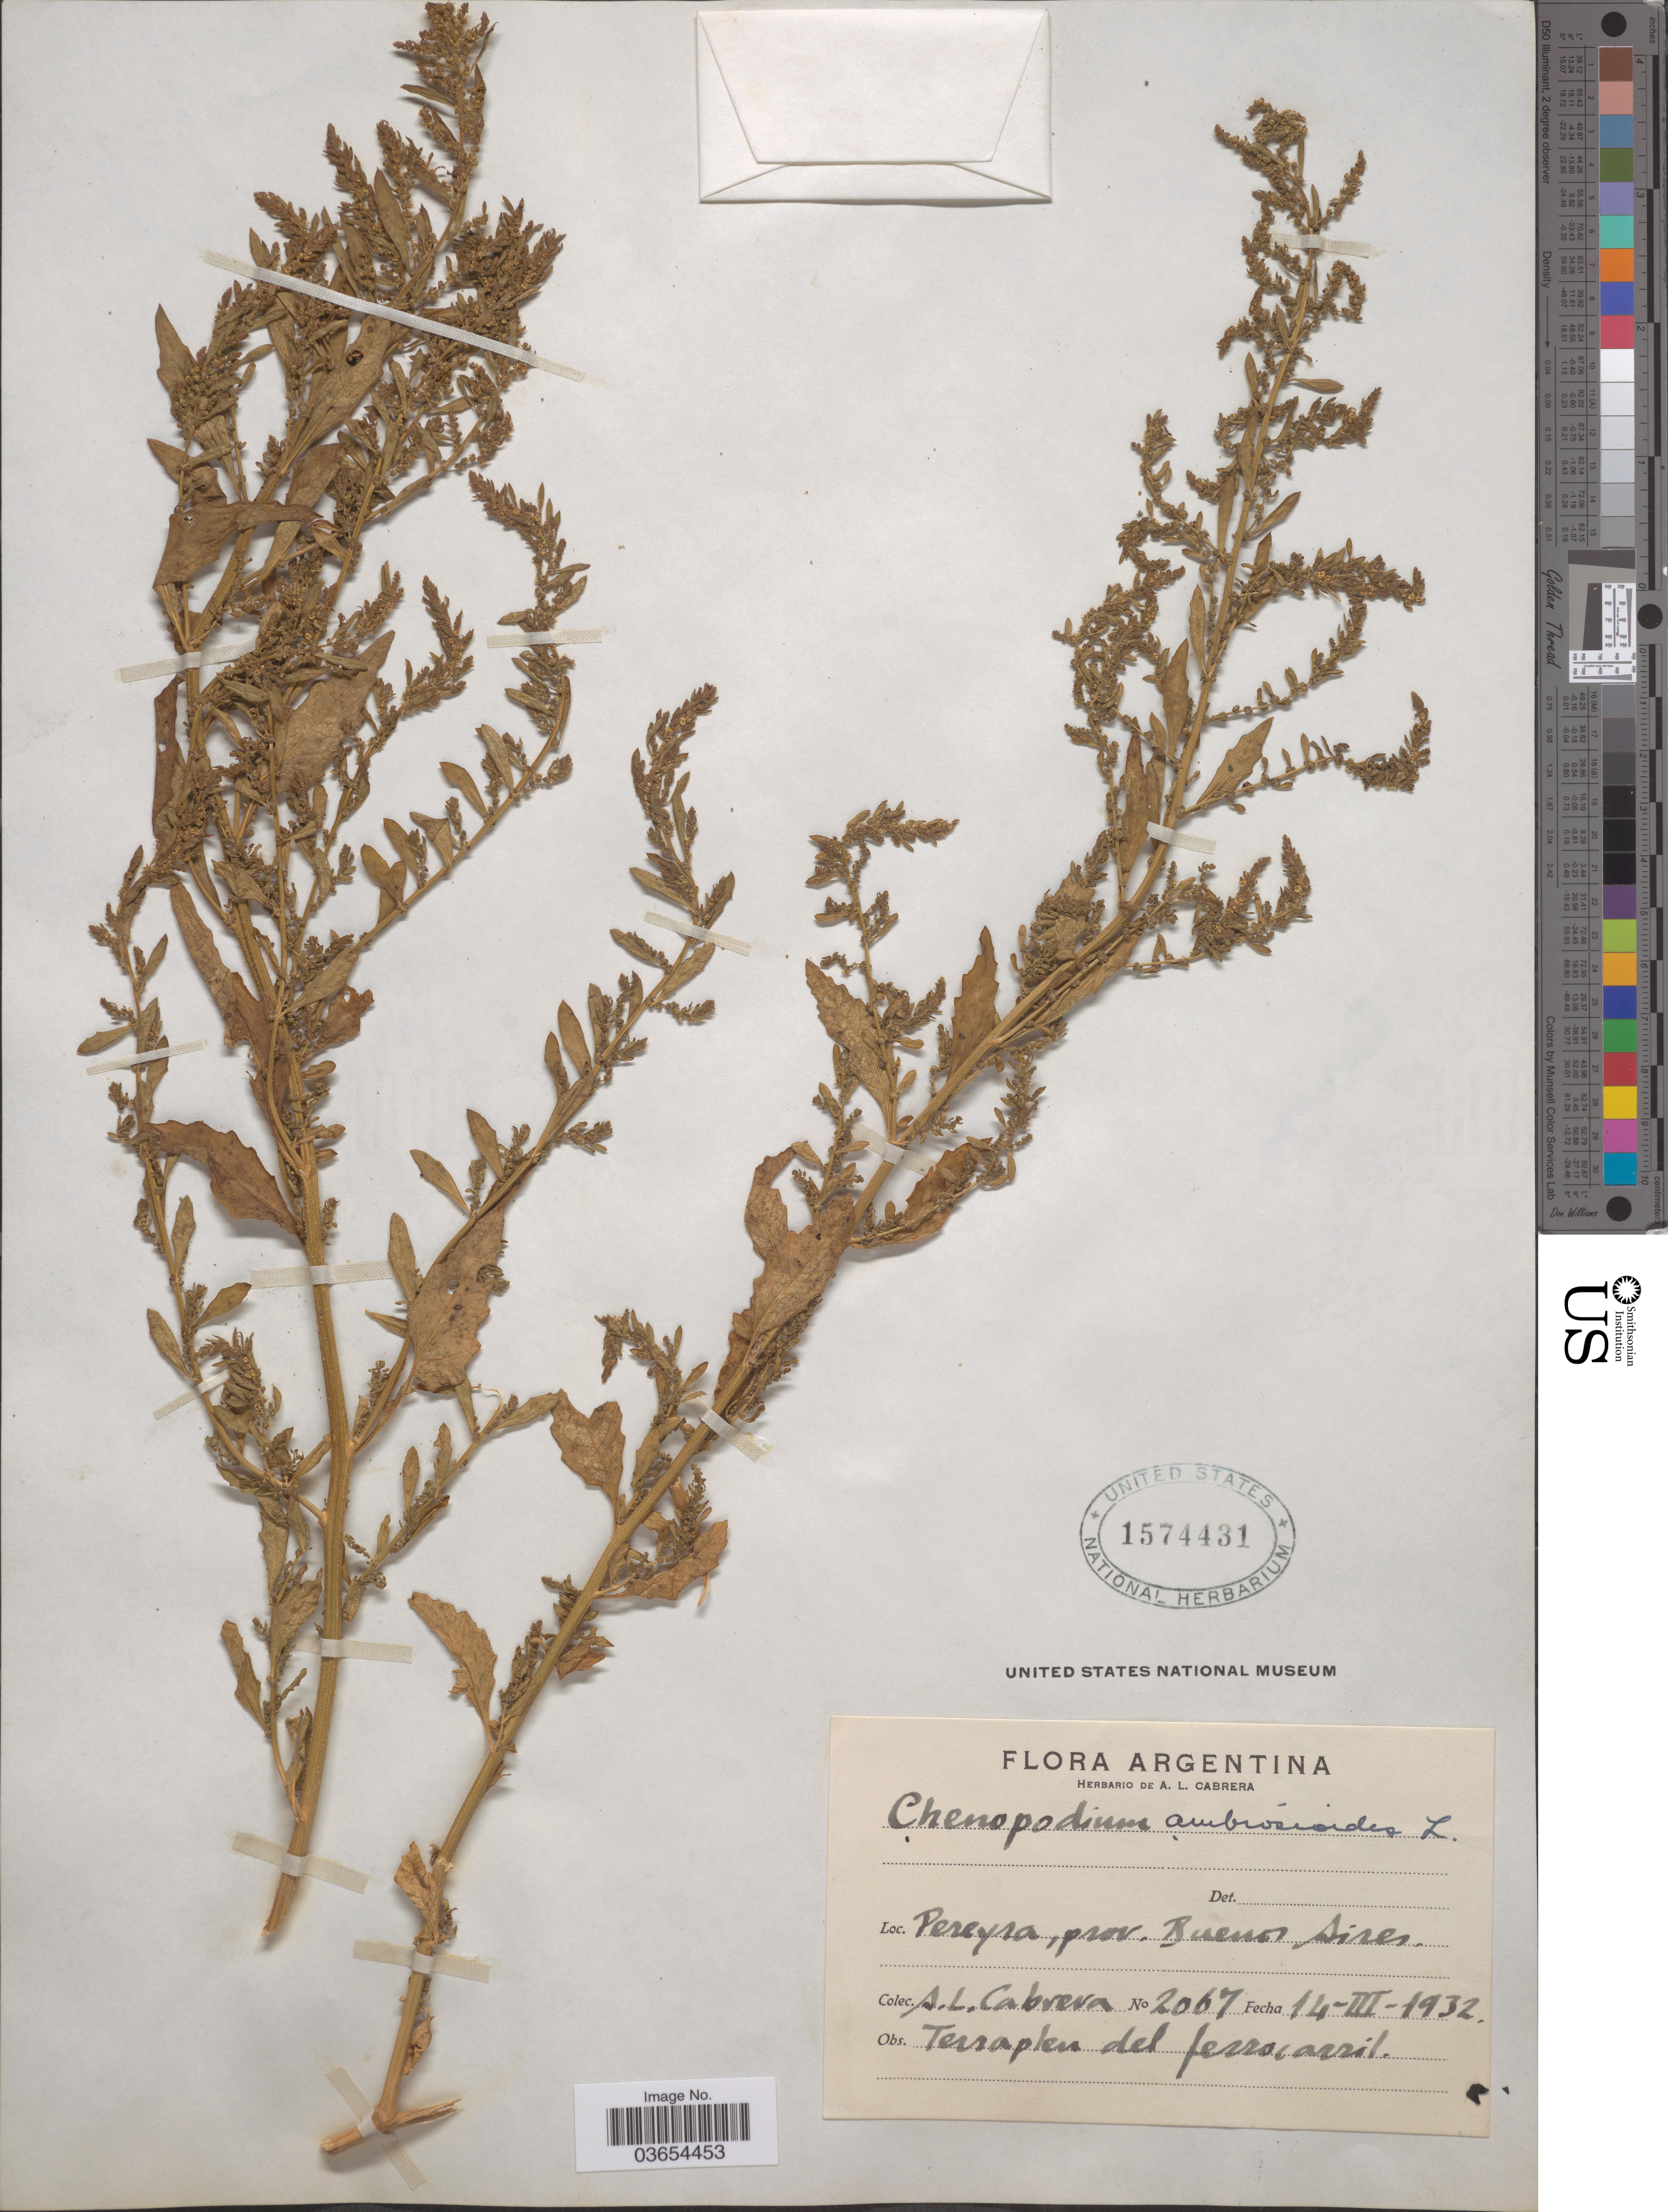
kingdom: Plantae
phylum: Tracheophyta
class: Magnoliopsida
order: Caryophyllales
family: Amaranthaceae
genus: Chenopodium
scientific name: Chenopodium ambrosioides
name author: L.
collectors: A. L. Cabrera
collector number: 2067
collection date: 1932-03-14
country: Argentina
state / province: Buenos Aires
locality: Pereyra.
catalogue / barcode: US 1574431